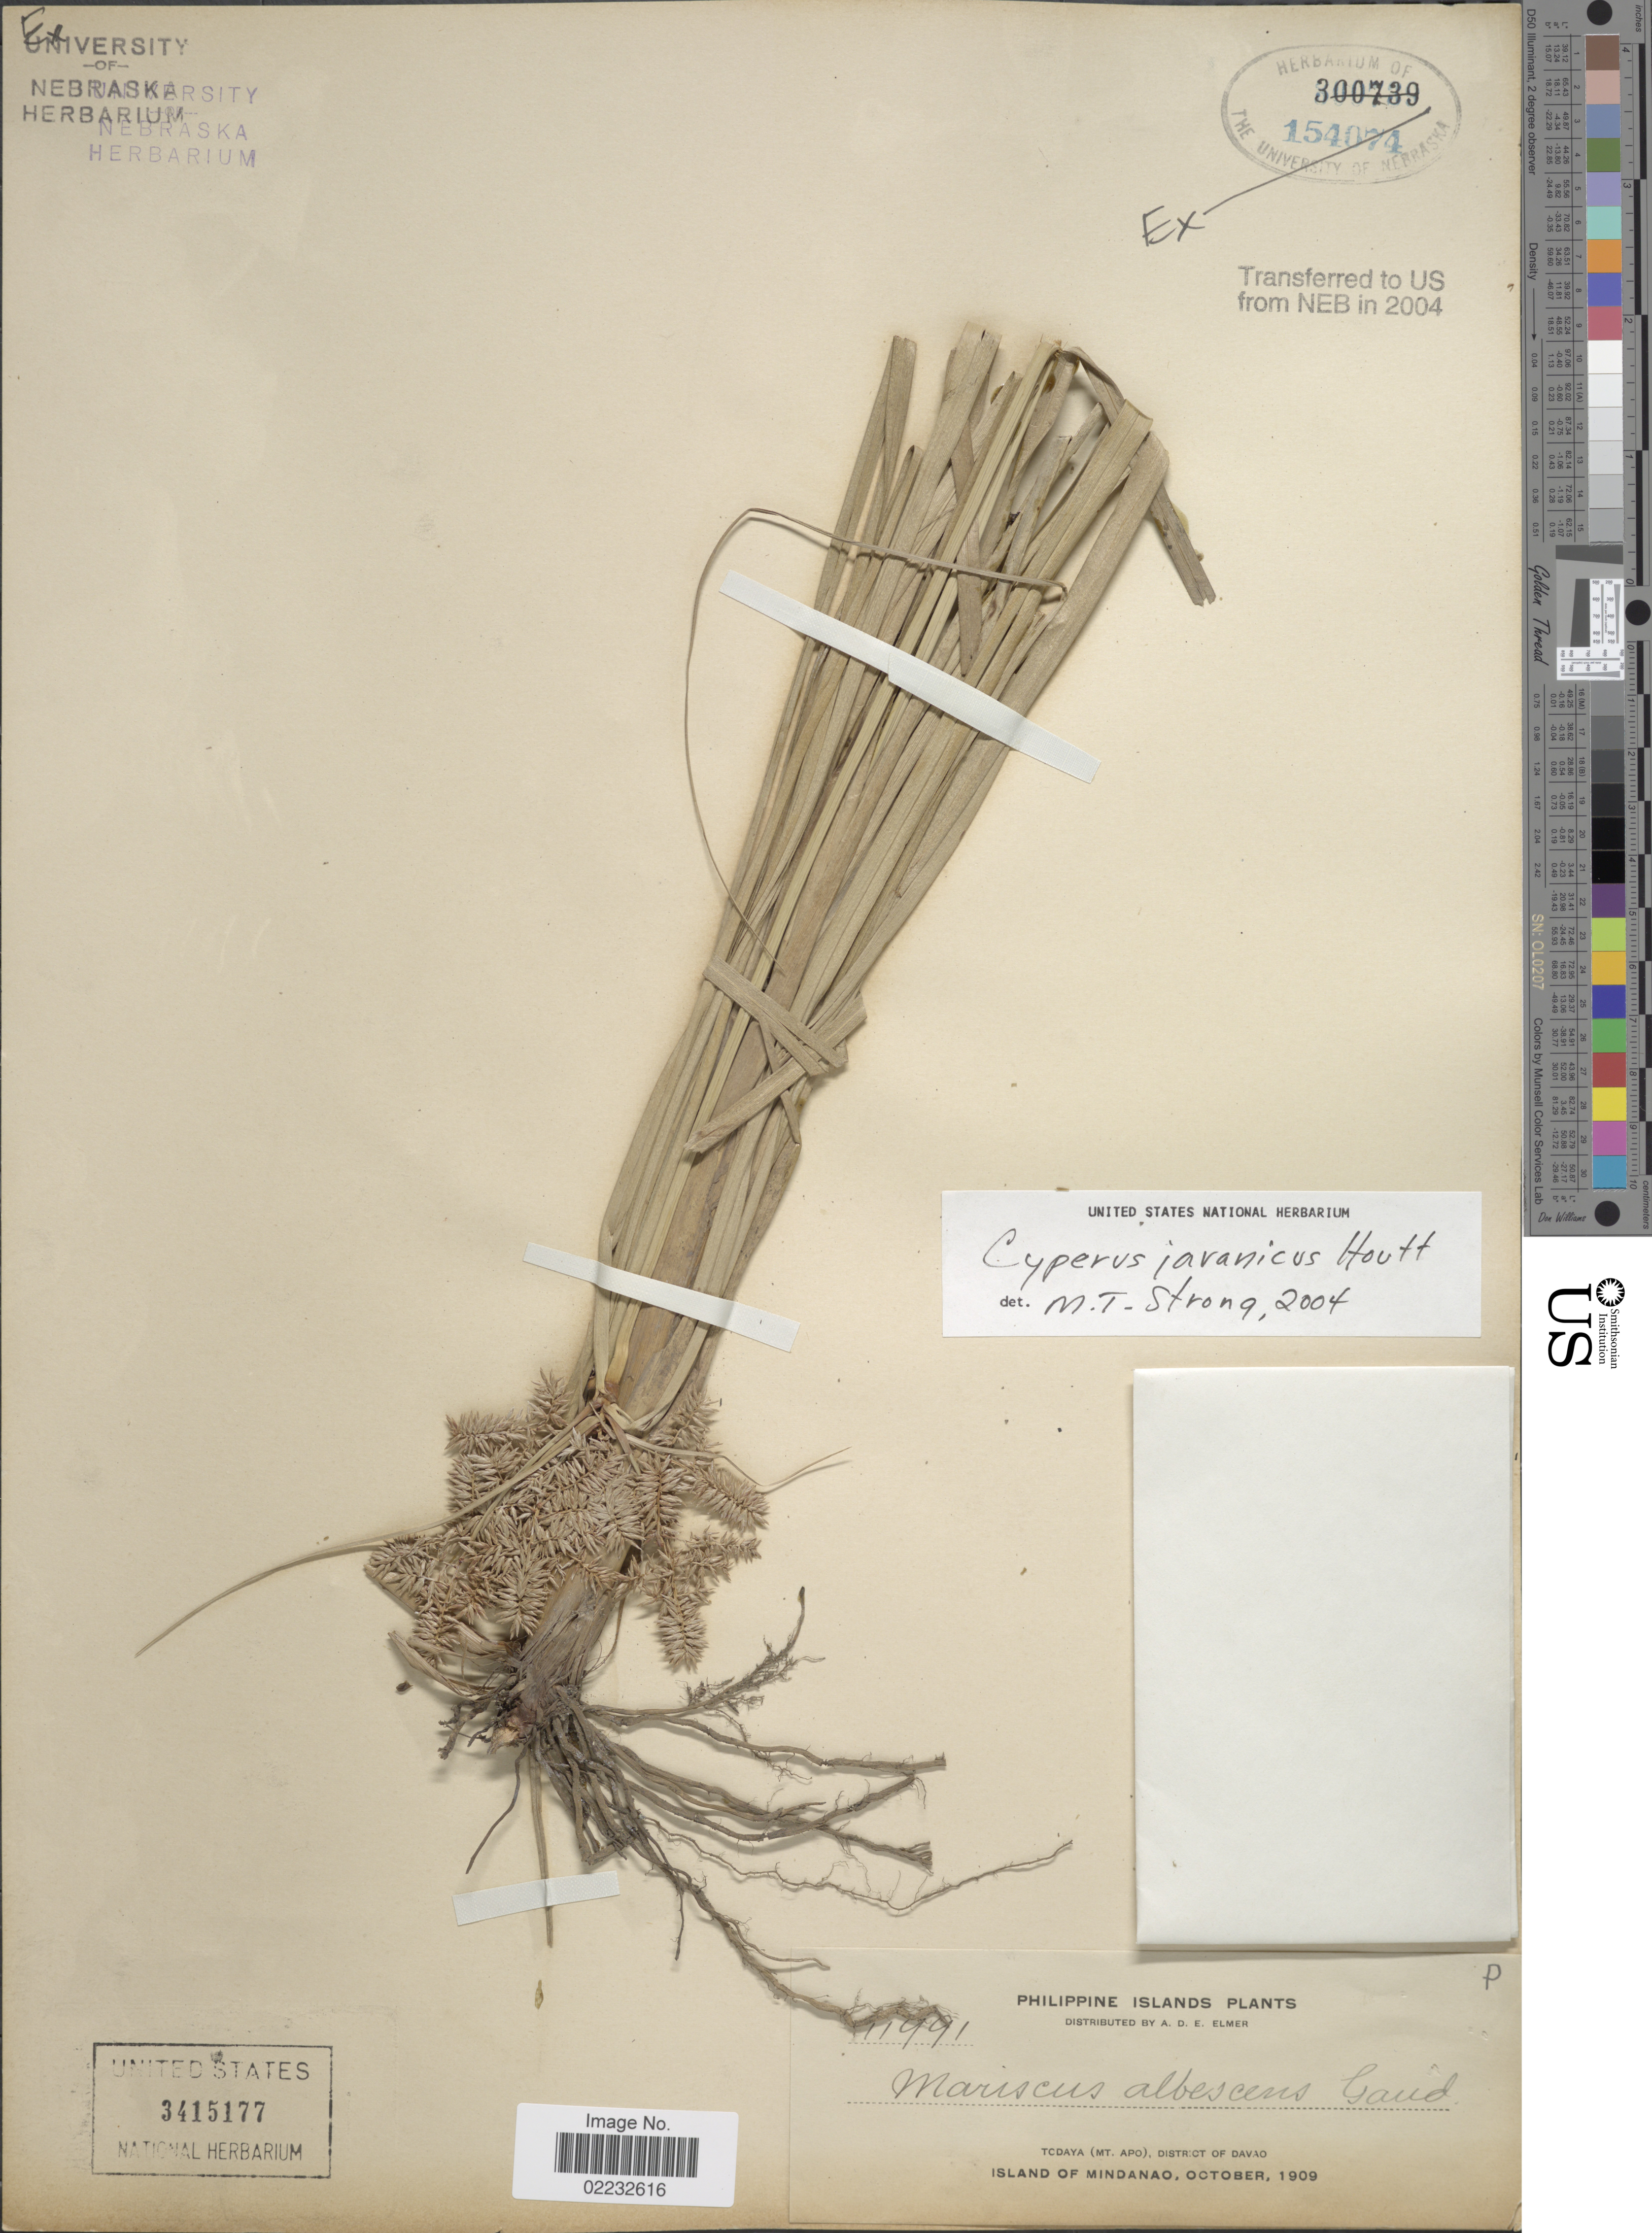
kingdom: Plantae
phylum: Tracheophyta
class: Liliopsida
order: Poales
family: Cyperaceae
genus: Cyperus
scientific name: Cyperus javanicus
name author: Houtt.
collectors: A. D. E. Elmer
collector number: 11991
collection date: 1909-10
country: Philippines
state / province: Davao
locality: Todaya (Mt. Apo), Island of Mindanao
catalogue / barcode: US 3415177